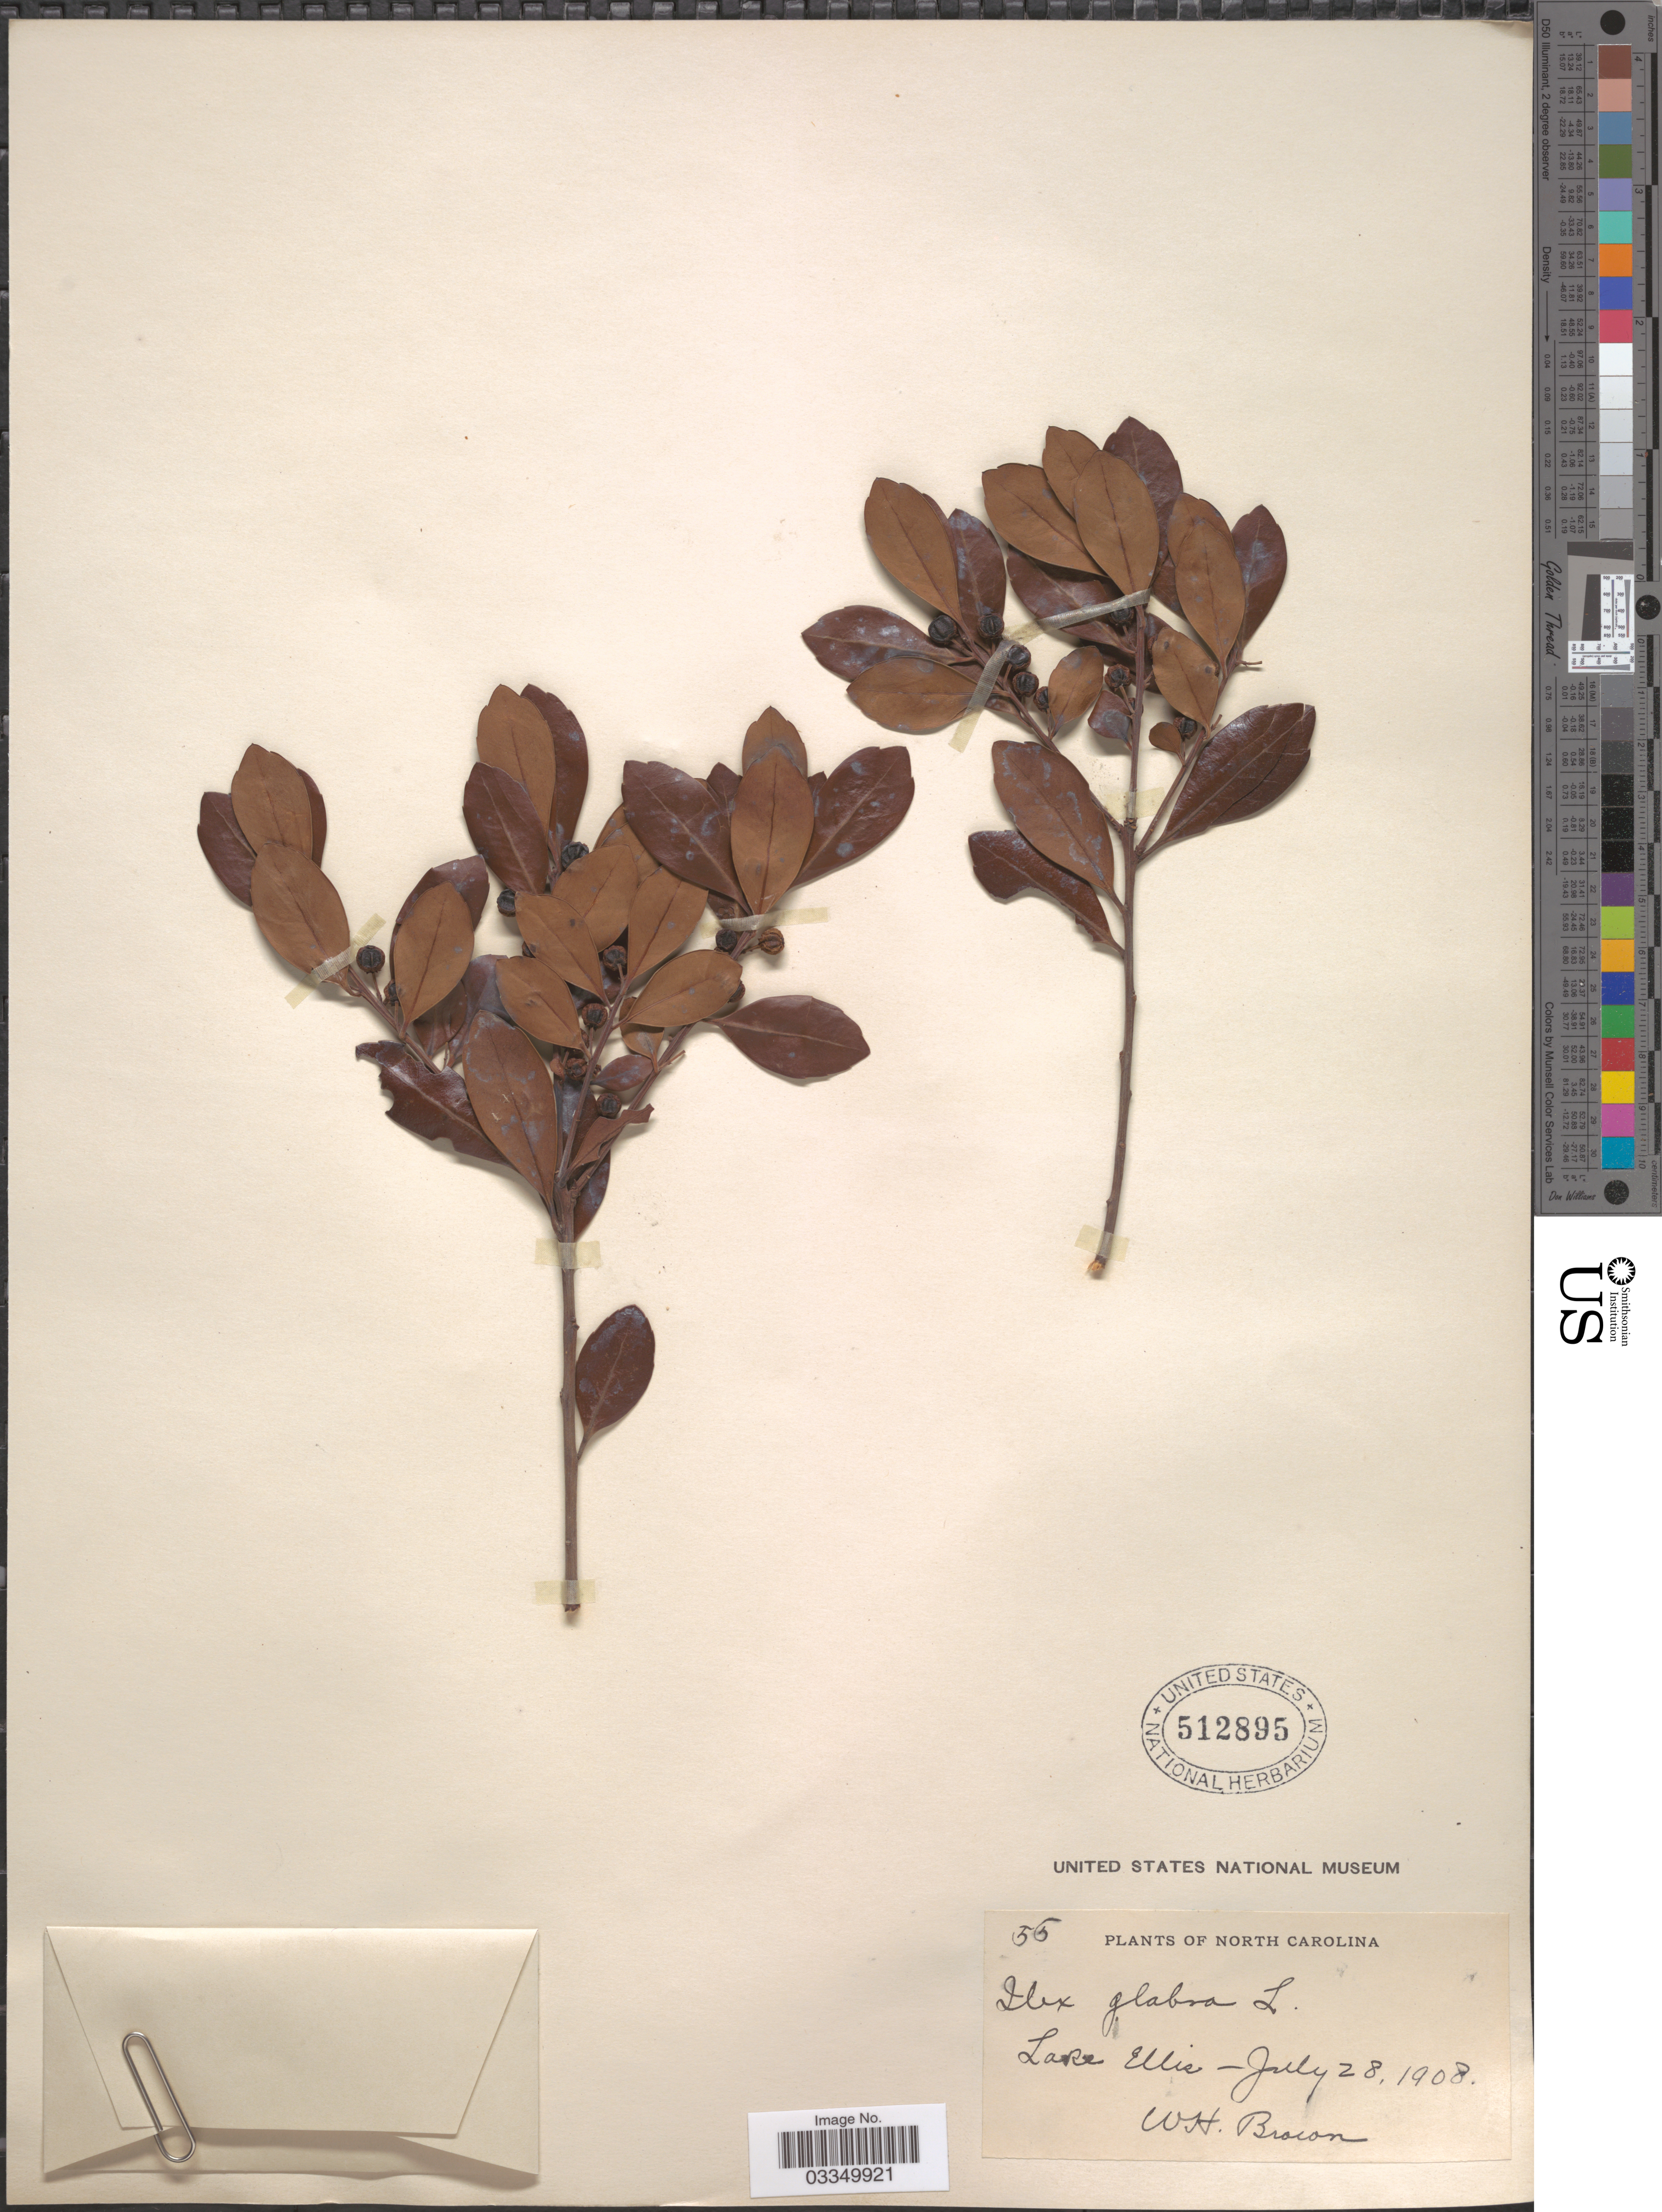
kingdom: Plantae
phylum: Tracheophyta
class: Magnoliopsida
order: Aquifoliales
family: Aquifoliaceae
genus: Ilex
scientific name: Ilex glabra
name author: (L.) A. Gray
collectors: W. H. Brown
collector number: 55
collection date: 1908-07-28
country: United States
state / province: North Carolina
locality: Lake Ellis.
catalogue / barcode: US 512895